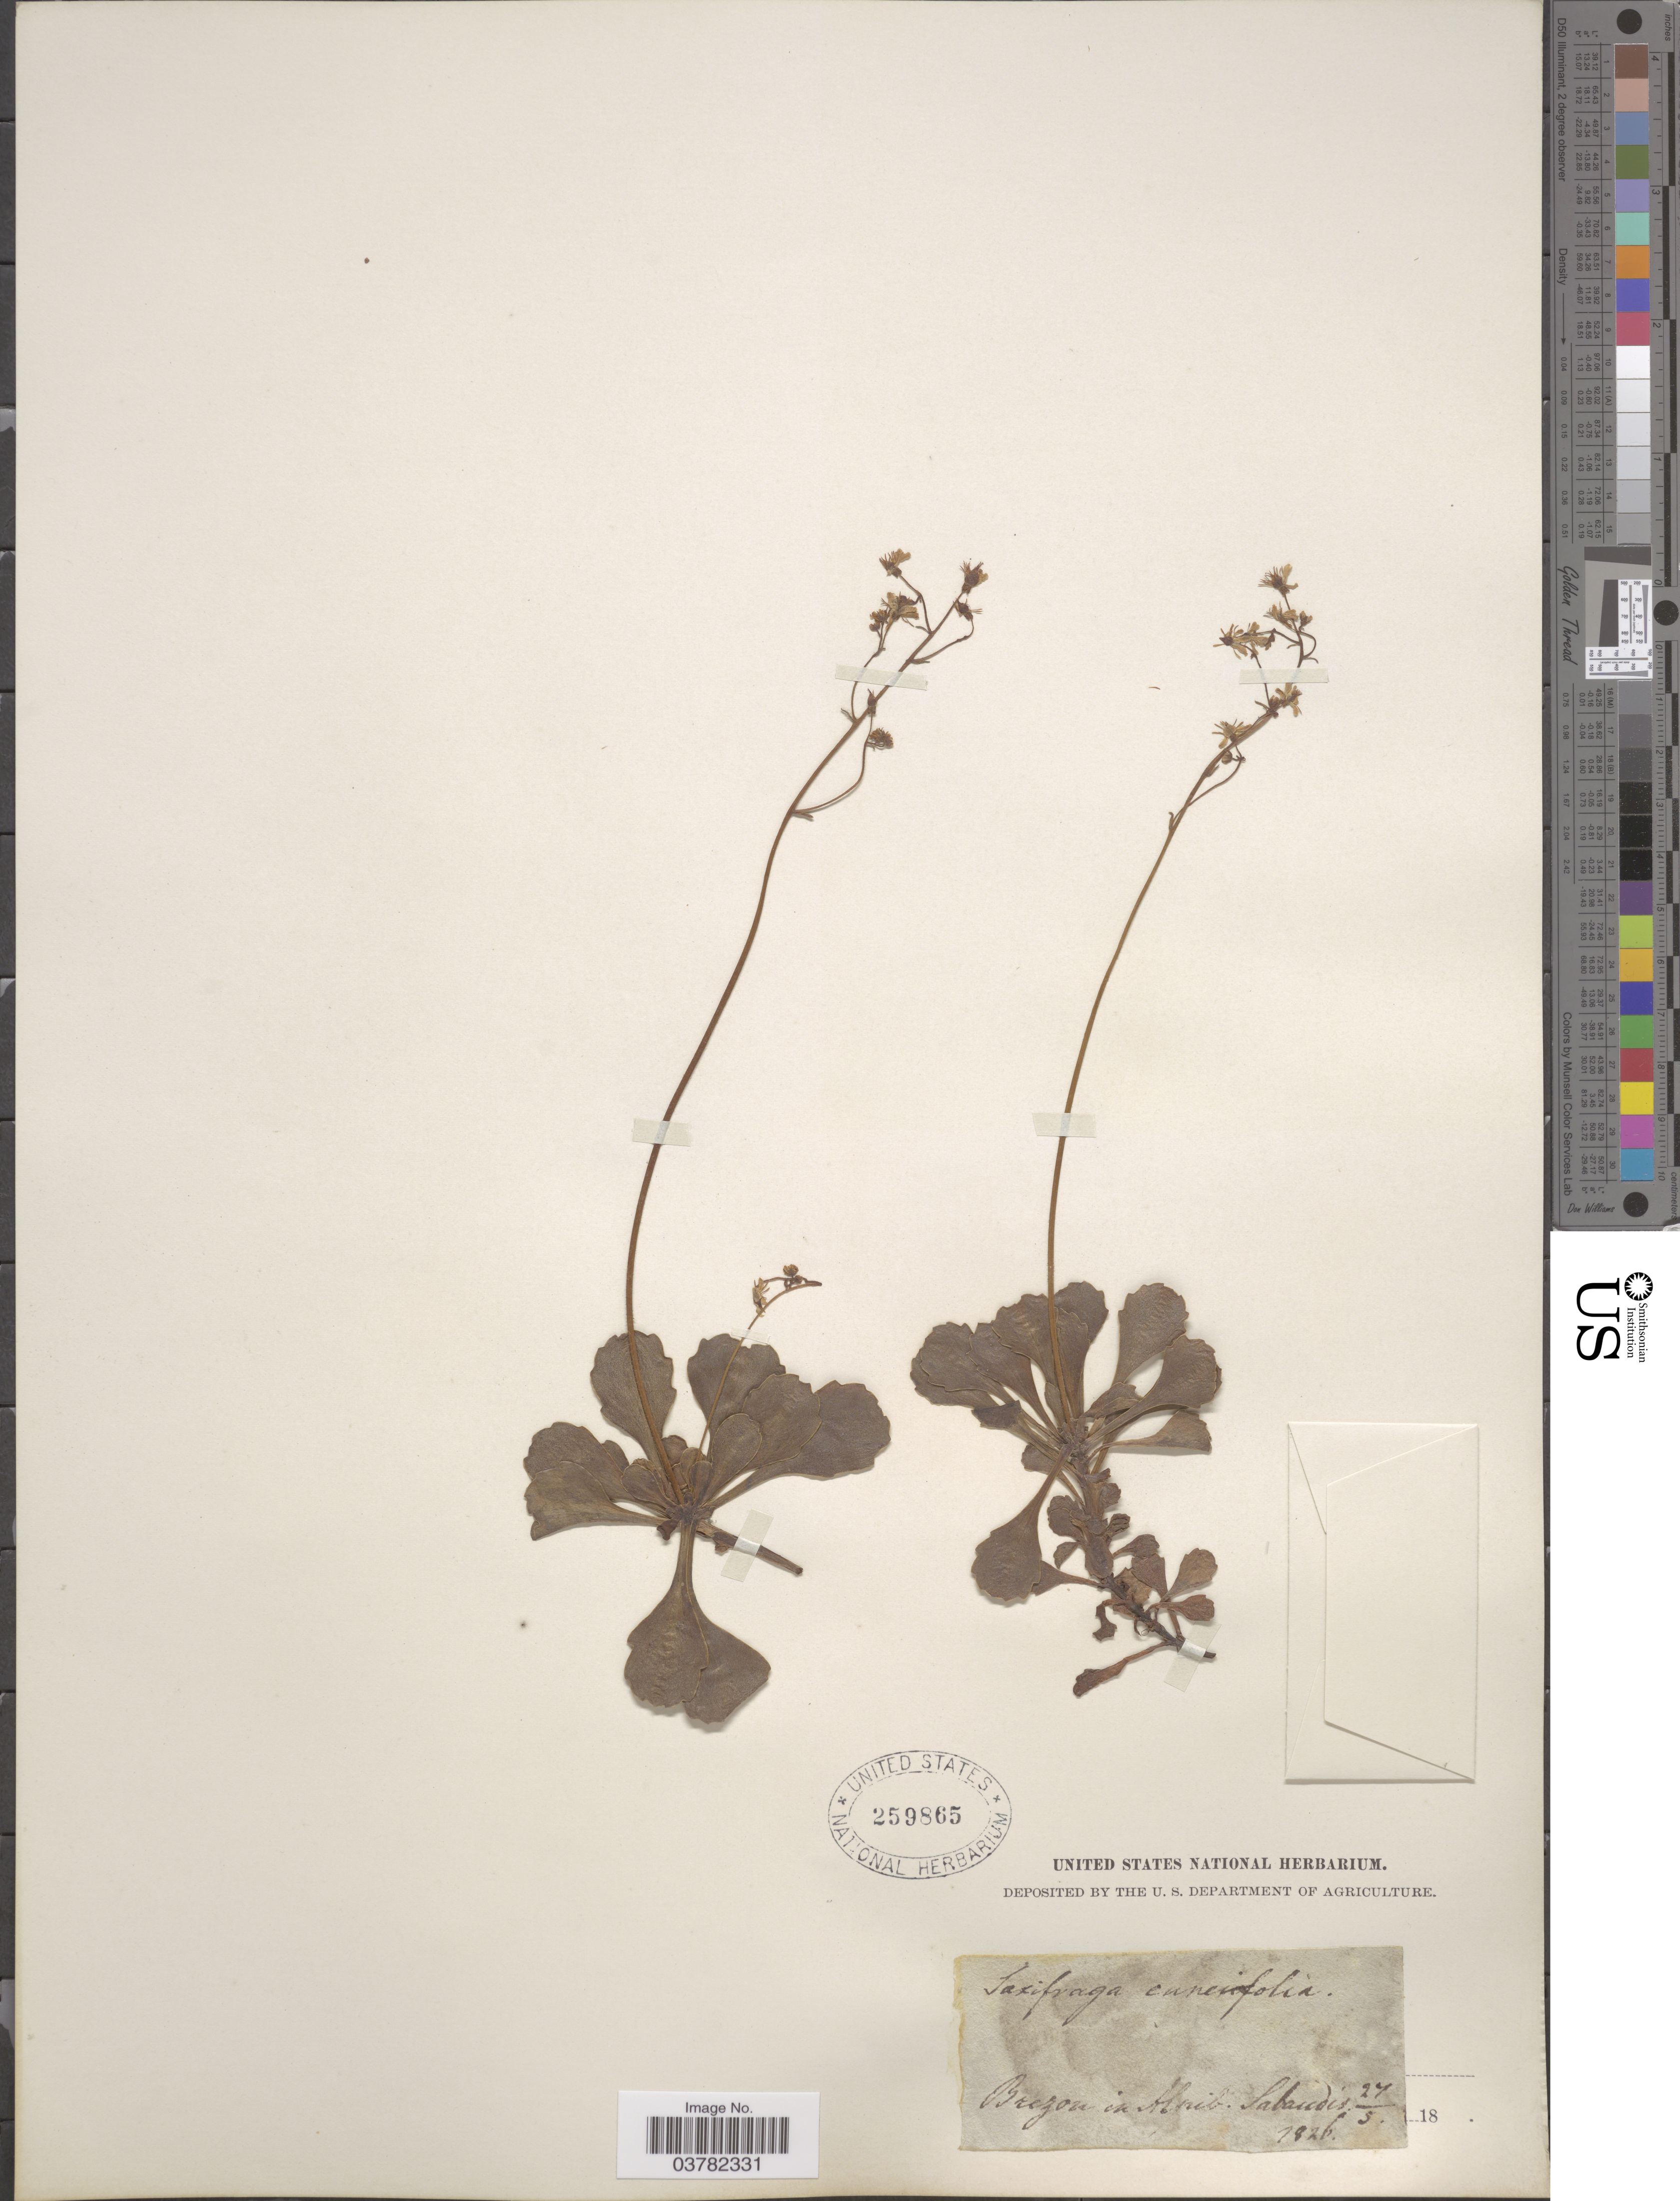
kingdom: Plantae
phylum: Tracheophyta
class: Magnoliopsida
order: Saxifragales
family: Saxifragaceae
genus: Saxifraga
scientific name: Saxifraga cuneifolia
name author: L.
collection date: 1826-05-27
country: France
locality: Brezon in Alpib. Sabaudiae.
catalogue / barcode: US 259865